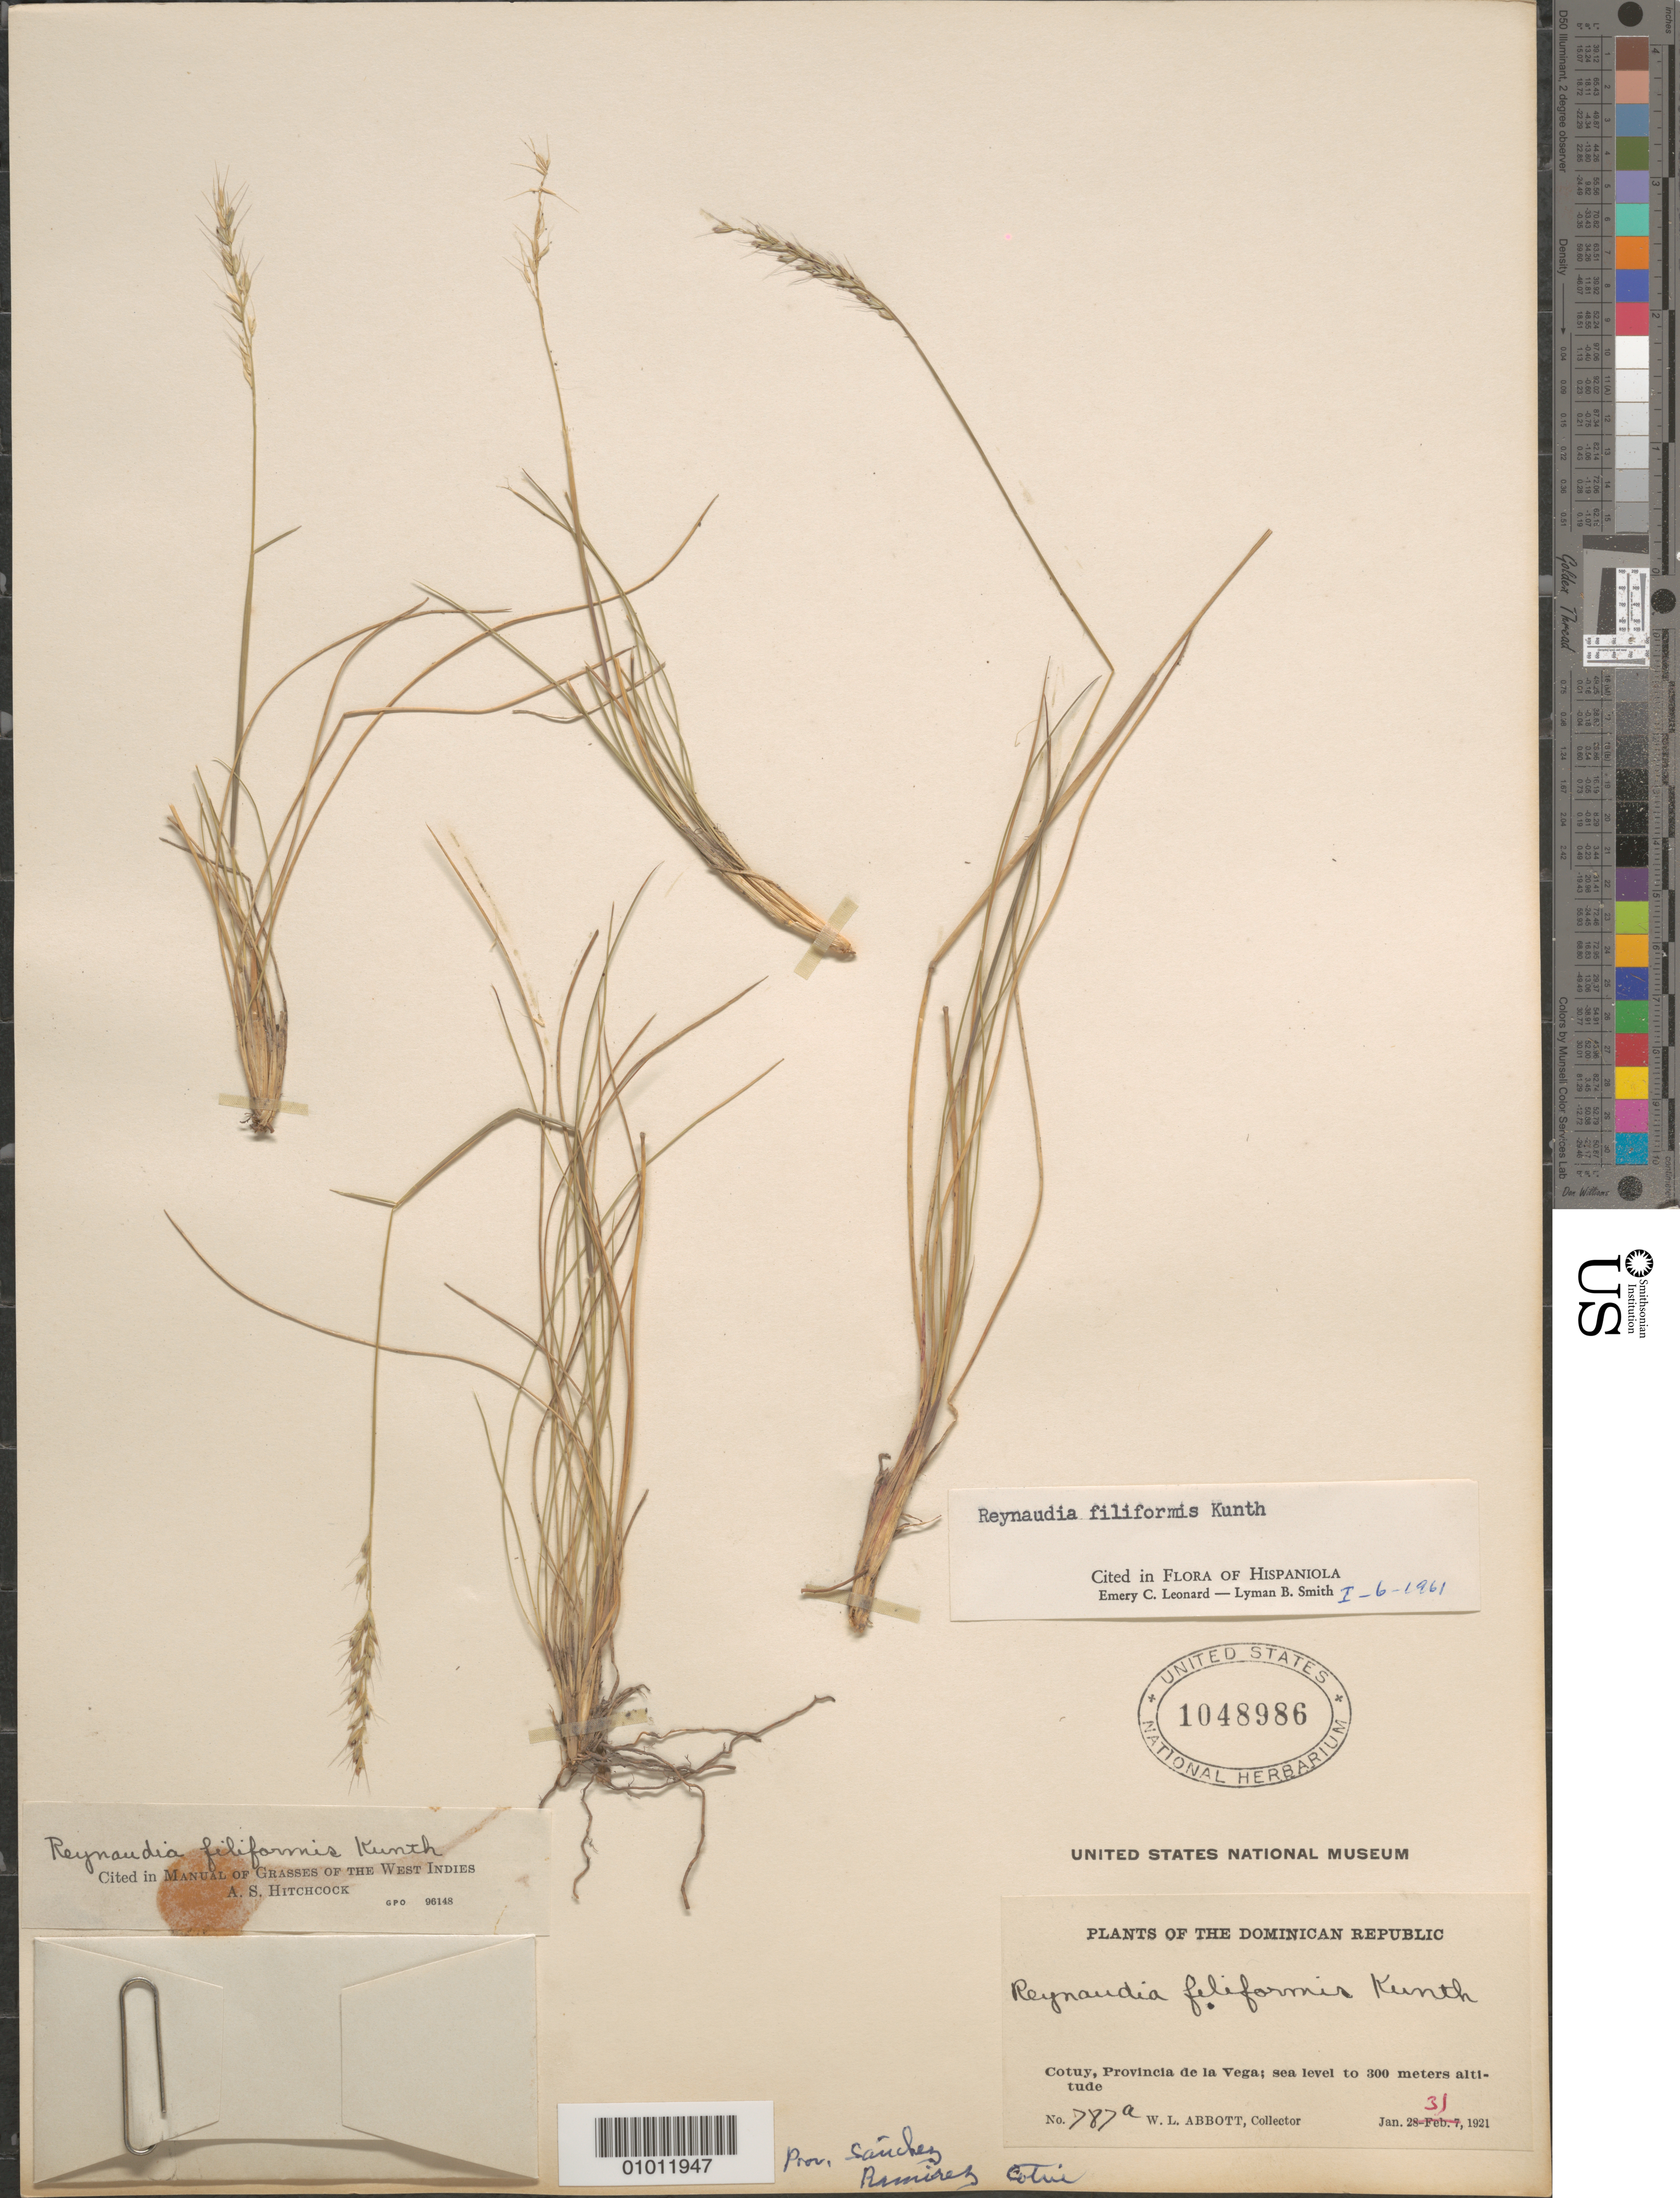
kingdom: Plantae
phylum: Tracheophyta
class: Liliopsida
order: Poales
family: Poaceae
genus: Reynaudia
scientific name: Reynaudia filiformis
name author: (Spreng. ex Schult.) Kunth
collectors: W. L. Abbott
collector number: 787a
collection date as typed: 31 Jan 1921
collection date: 1921-01-31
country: Dominican Republic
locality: Cotuy, Prov. de la Vega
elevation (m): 0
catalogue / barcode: US 1048986